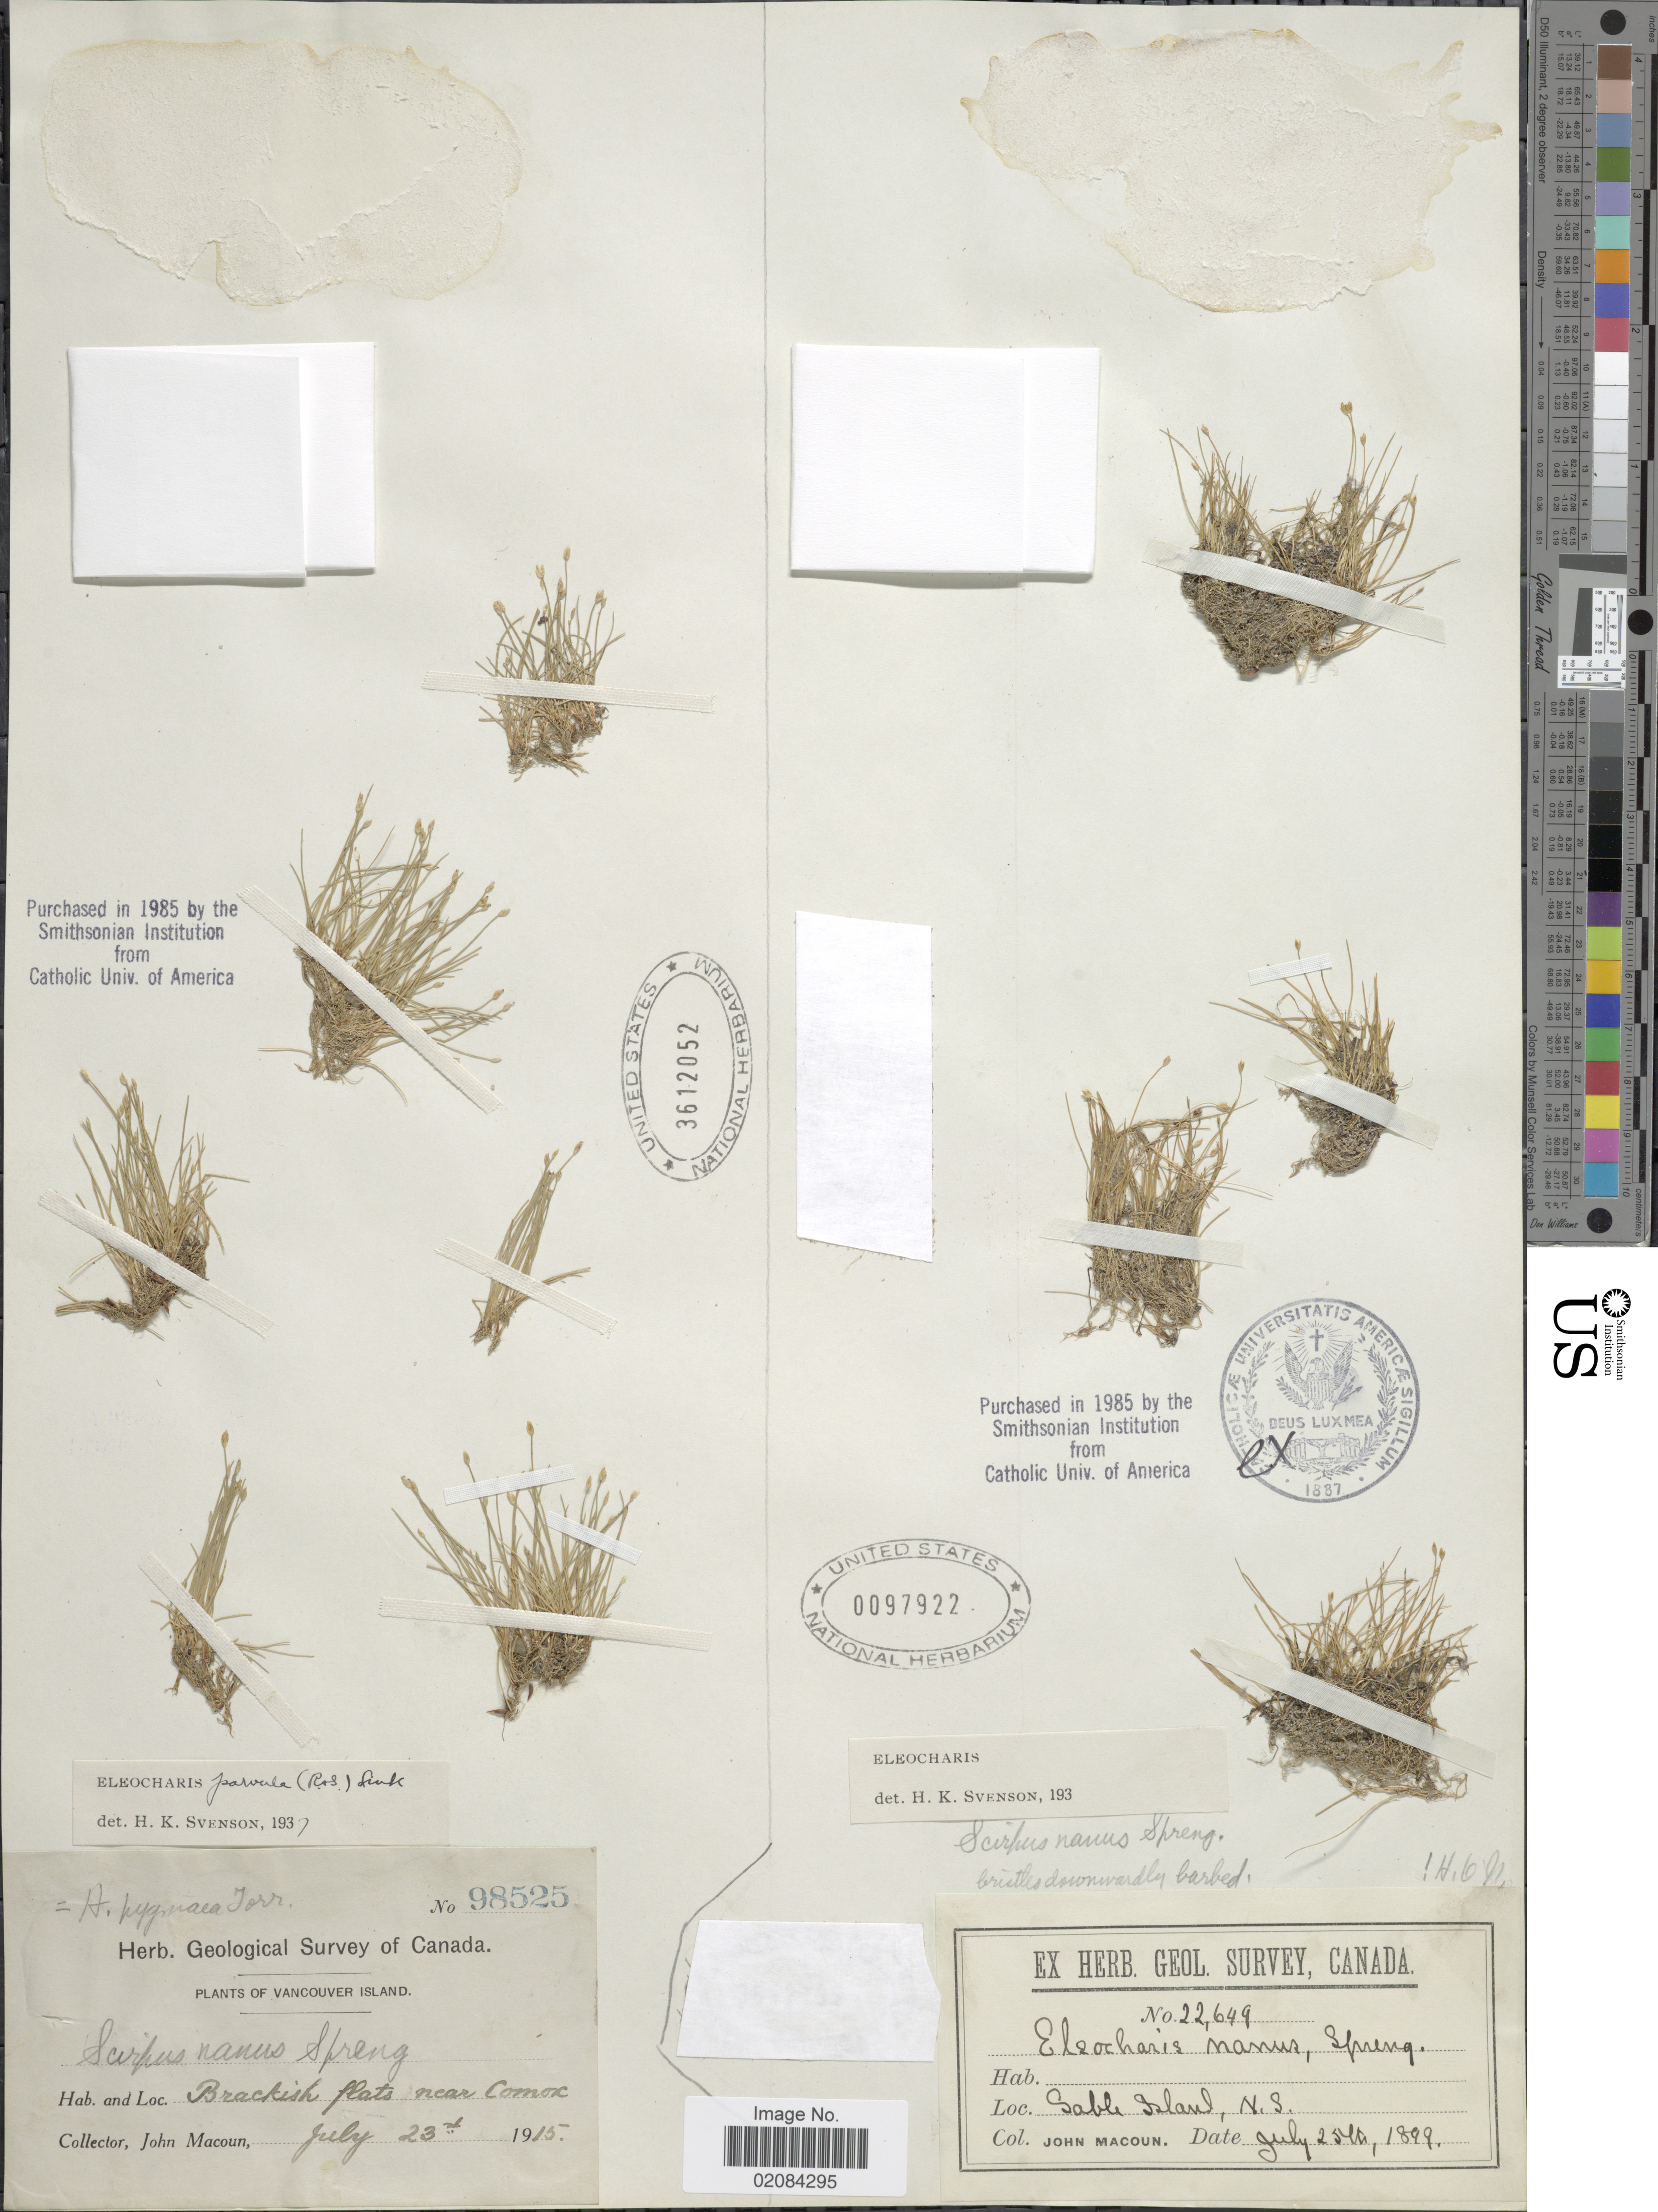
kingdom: Plantae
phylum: Tracheophyta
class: Liliopsida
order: Poales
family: Cyperaceae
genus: Eleocharis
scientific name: Eleocharis parvula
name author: (Roem. & Schult.) Link ex Williams et al.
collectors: J. Macoun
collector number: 22649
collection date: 1899-07-25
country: Canada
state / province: Nova Scotia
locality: Sable Island, N.S.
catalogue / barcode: US 97922-2